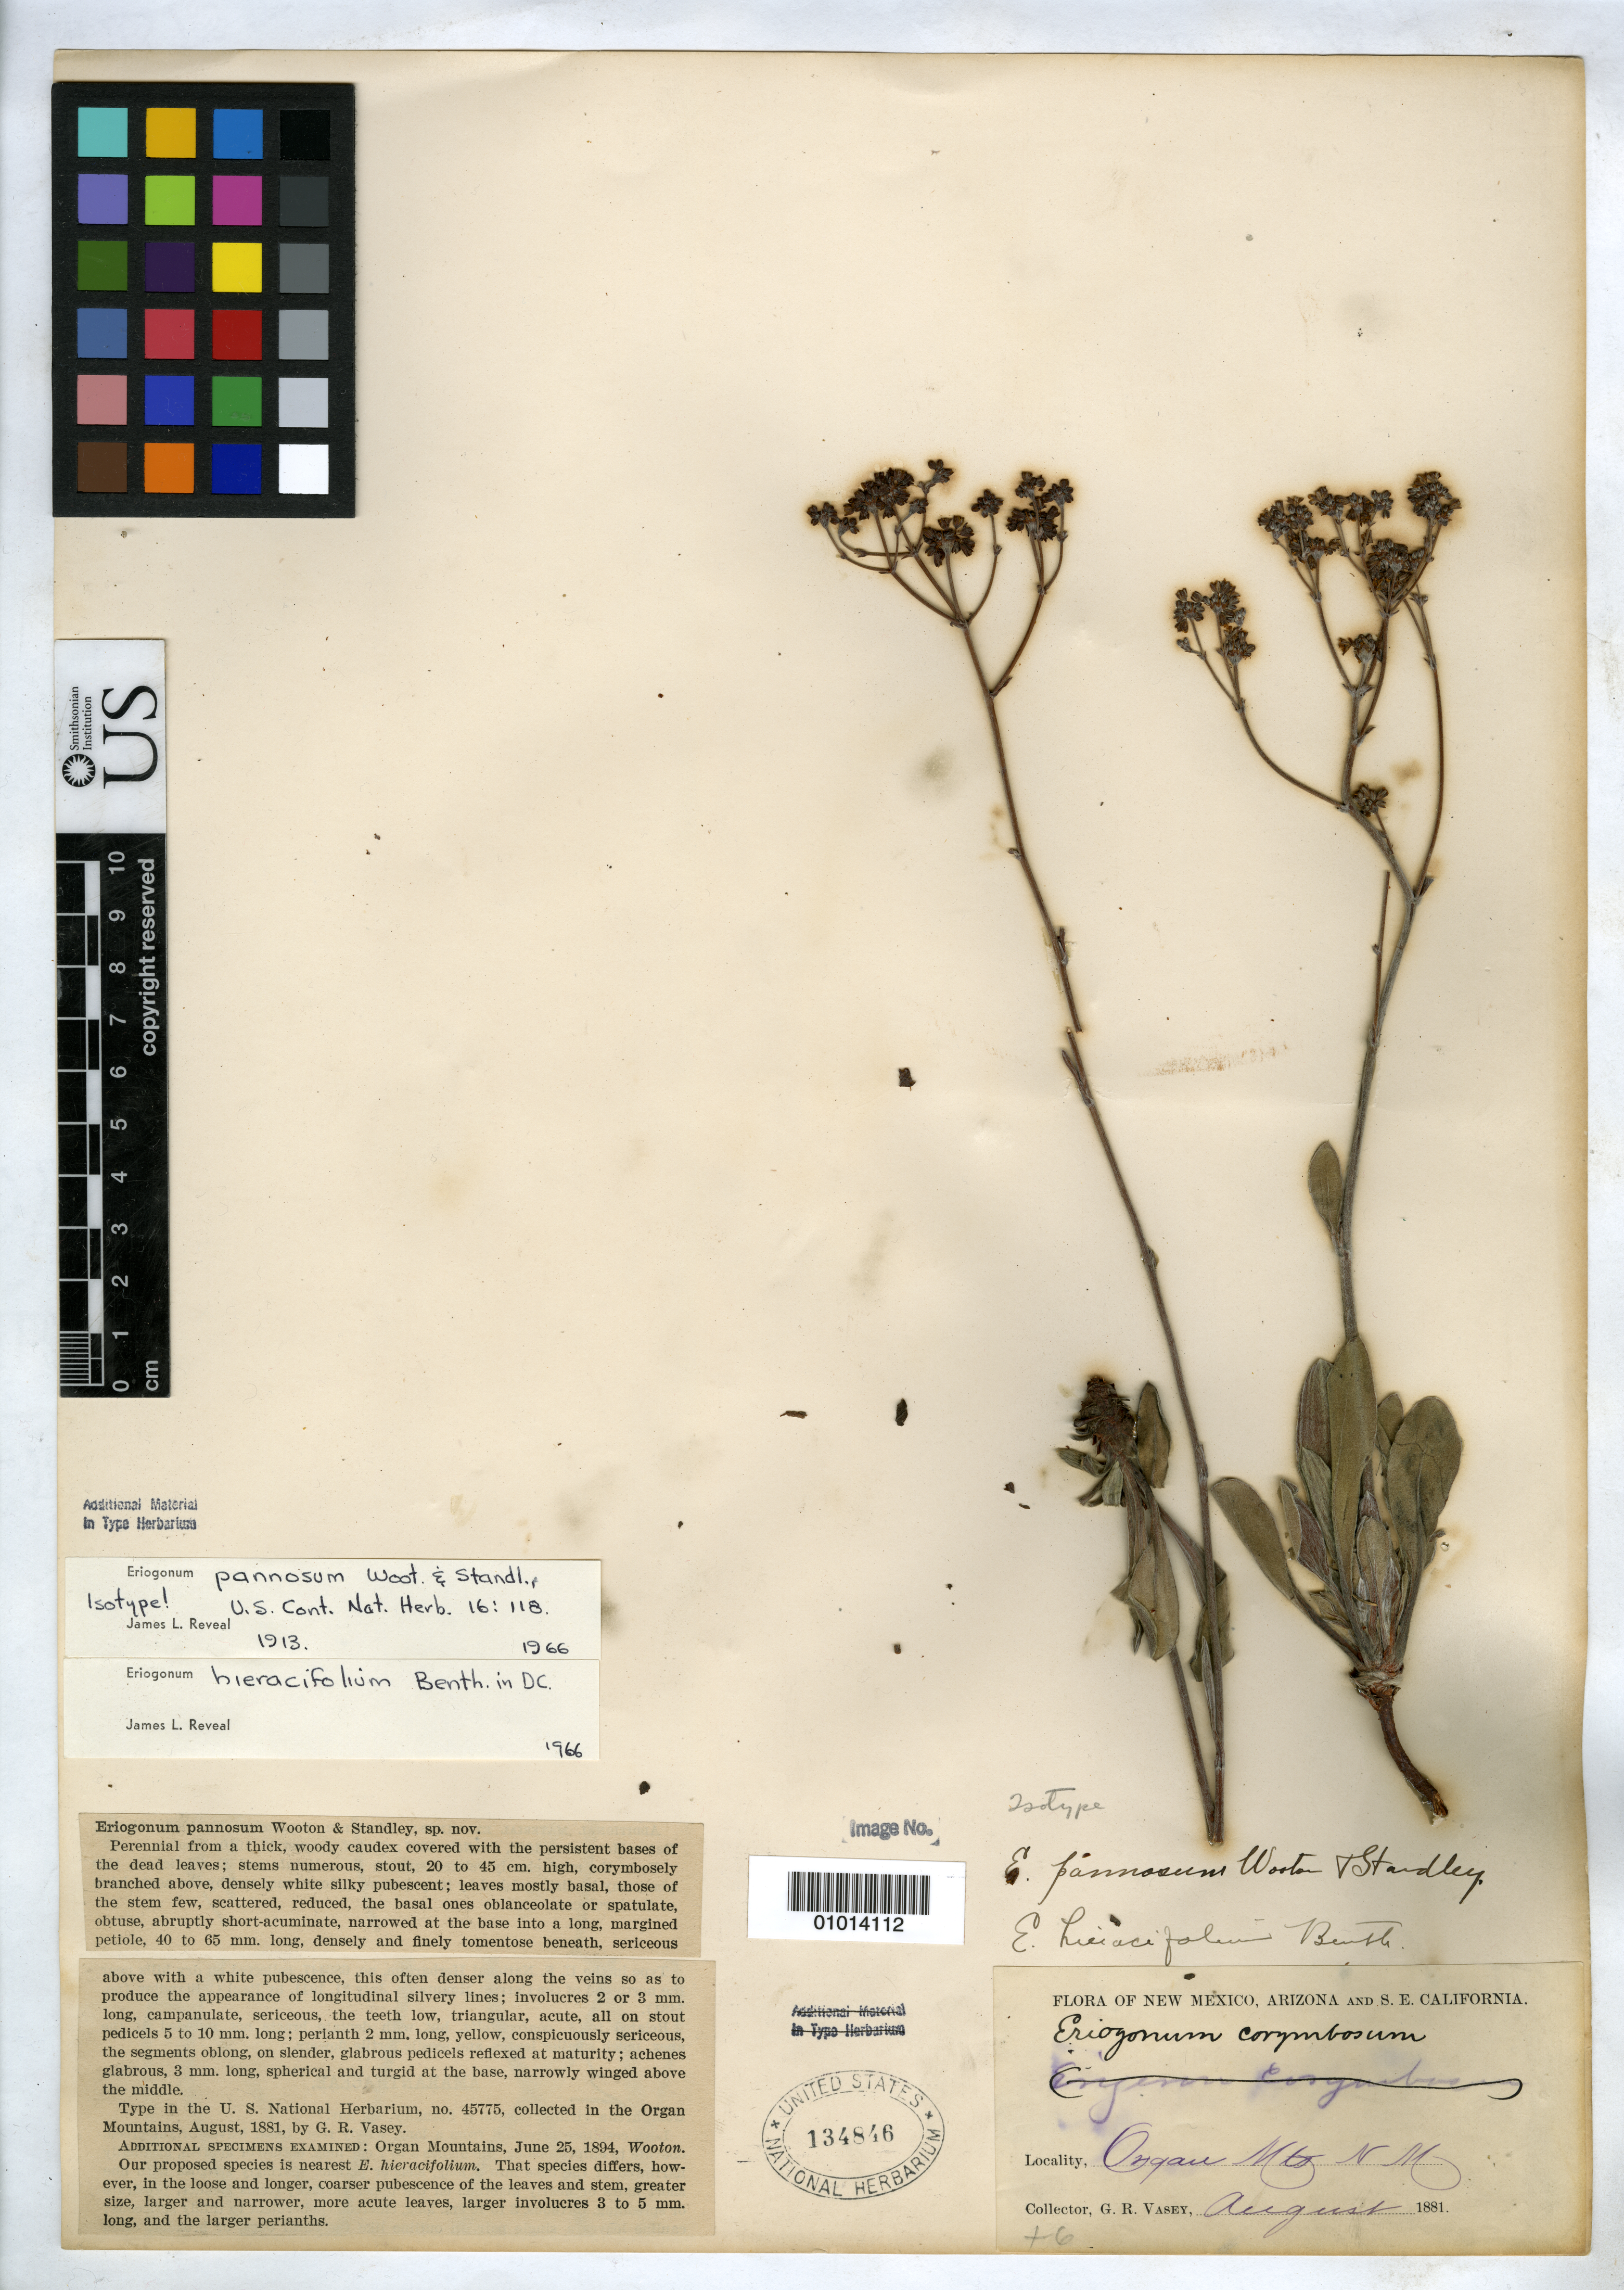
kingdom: Plantae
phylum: Tracheophyta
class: Magnoliopsida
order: Caryophyllales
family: Polygonaceae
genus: Eriogonum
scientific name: Eriogonum pannosum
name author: Wooton & Standl.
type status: Isotype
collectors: G. R. Vasey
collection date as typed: Aug 1881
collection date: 1881-08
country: United States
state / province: New Mexico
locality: Organ Mts.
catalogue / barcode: US 134846